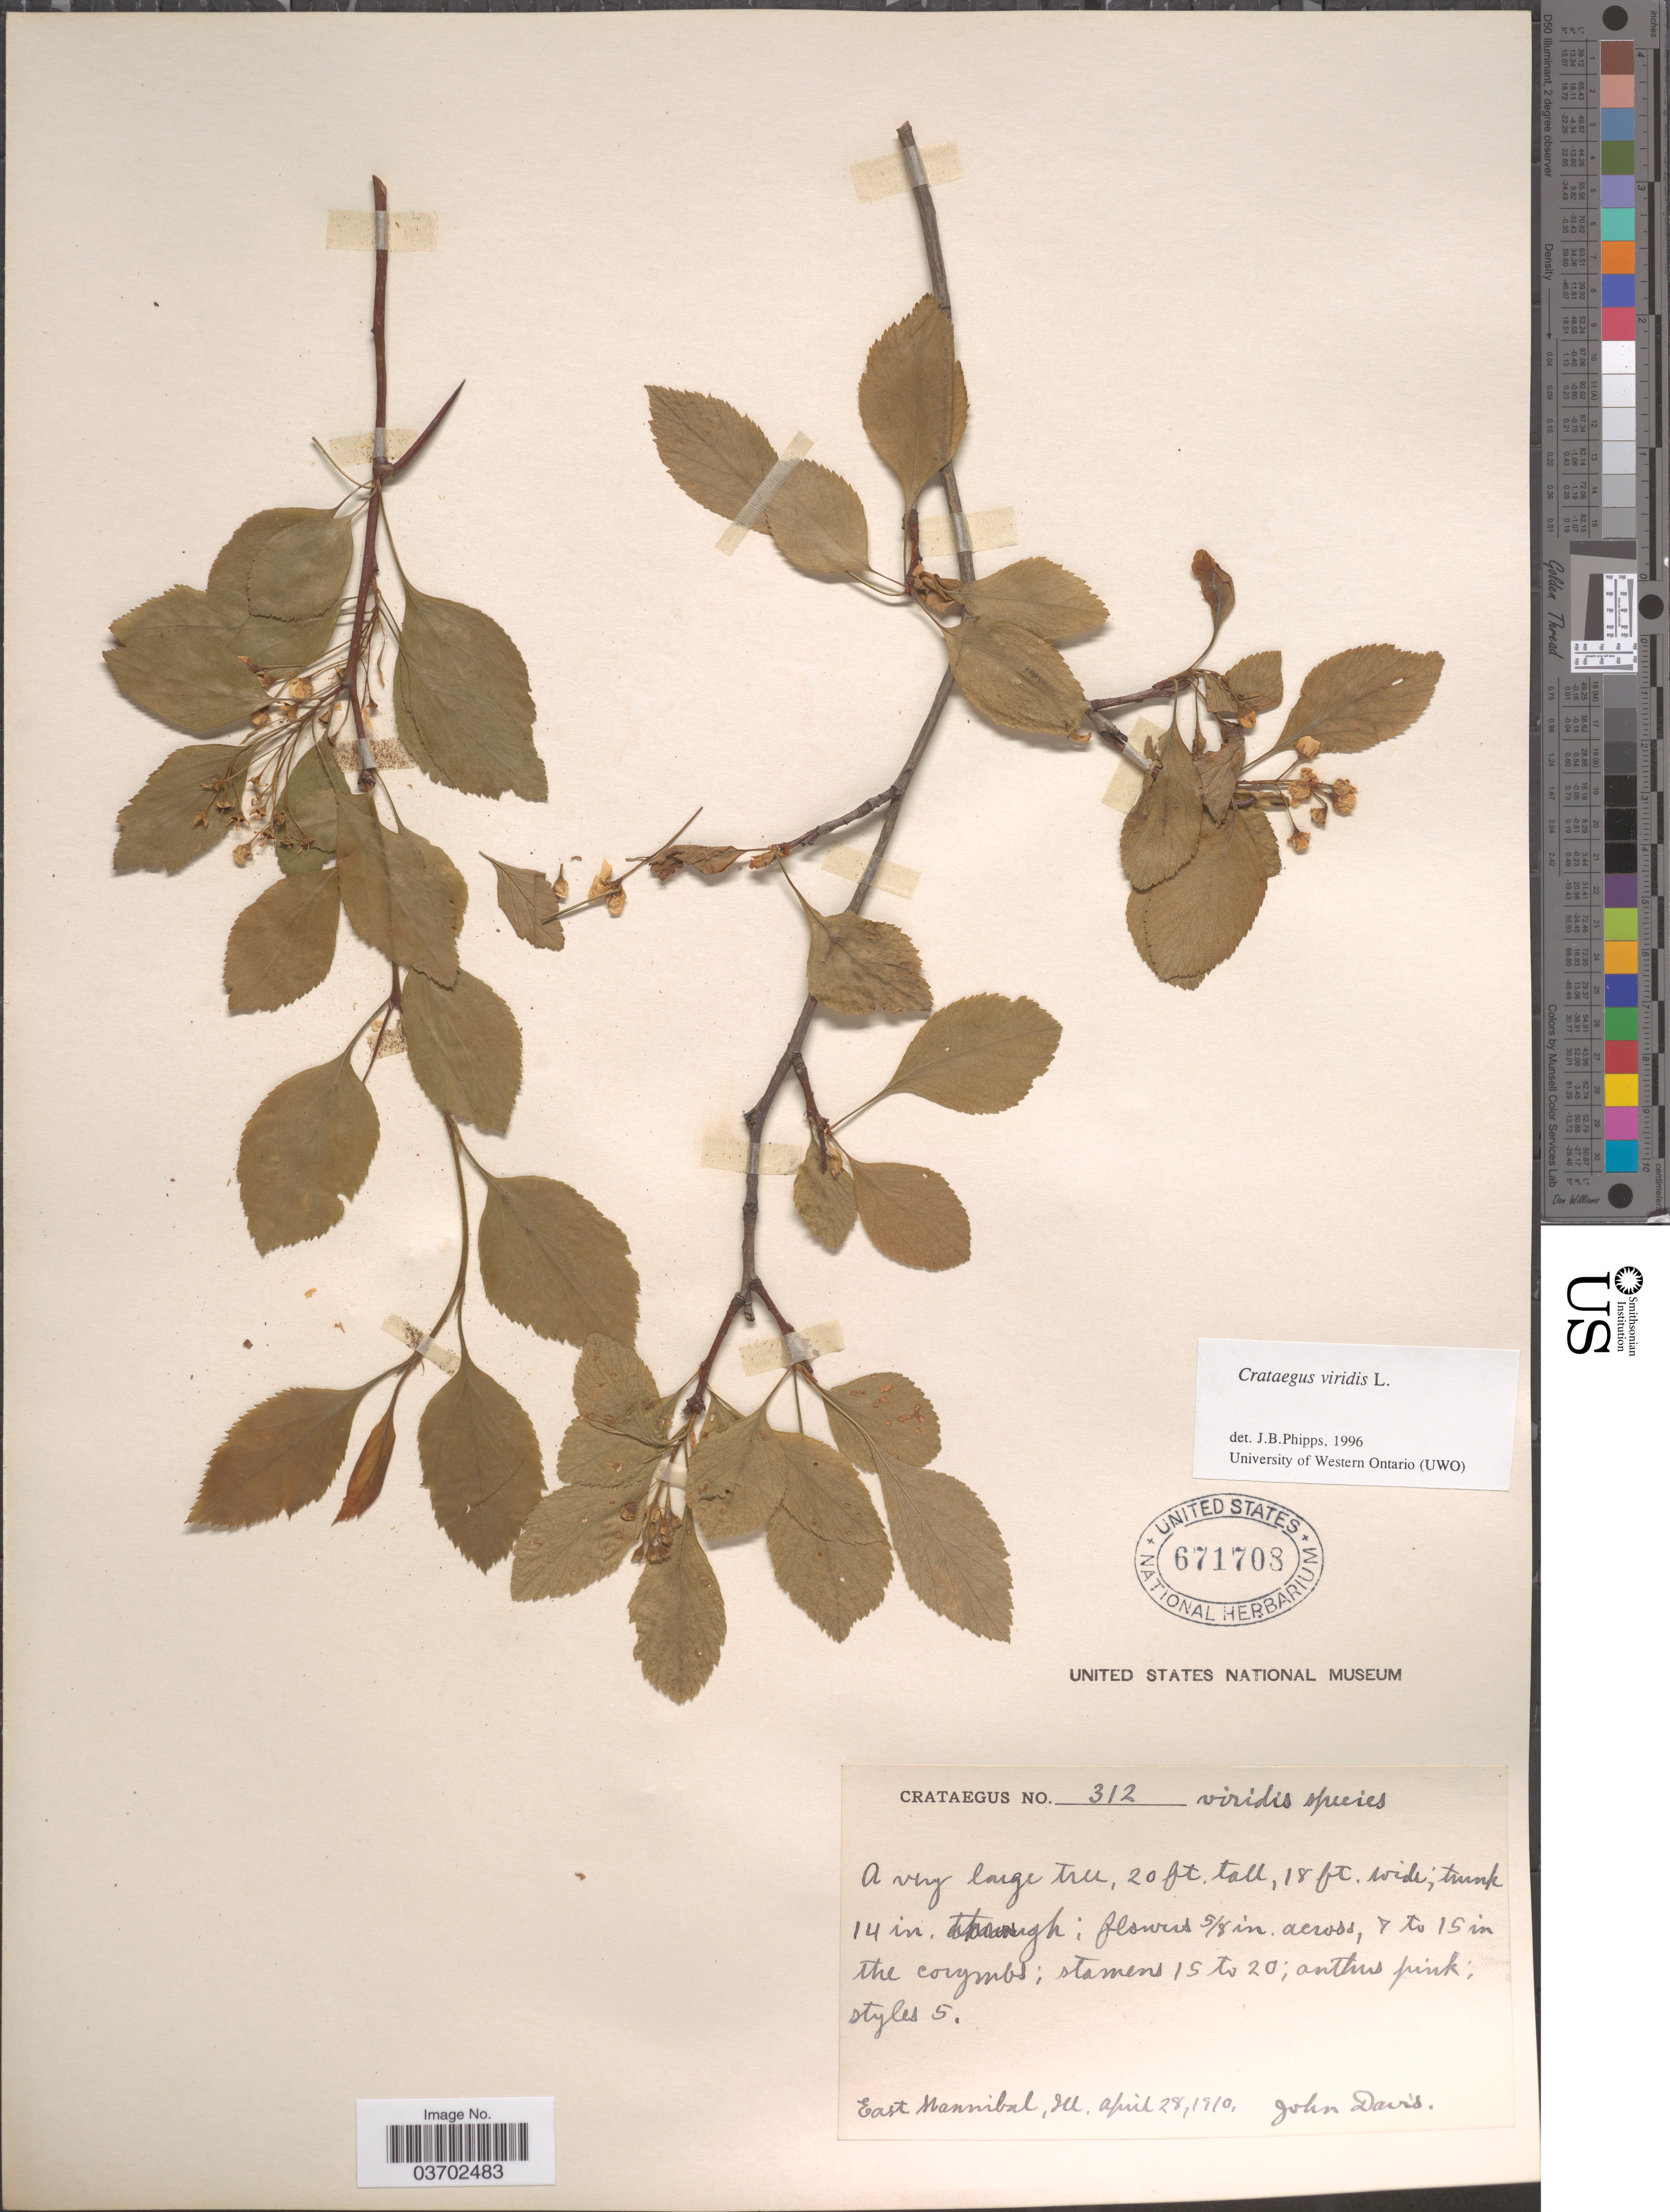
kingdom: Plantae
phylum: Tracheophyta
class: Magnoliopsida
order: Rosales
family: Rosaceae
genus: Crataegus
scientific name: Crataegus viridis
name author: L.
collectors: J. Davis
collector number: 312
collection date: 1910-04-28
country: United States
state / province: Illinois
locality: East Hannibal.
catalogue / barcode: US 671708